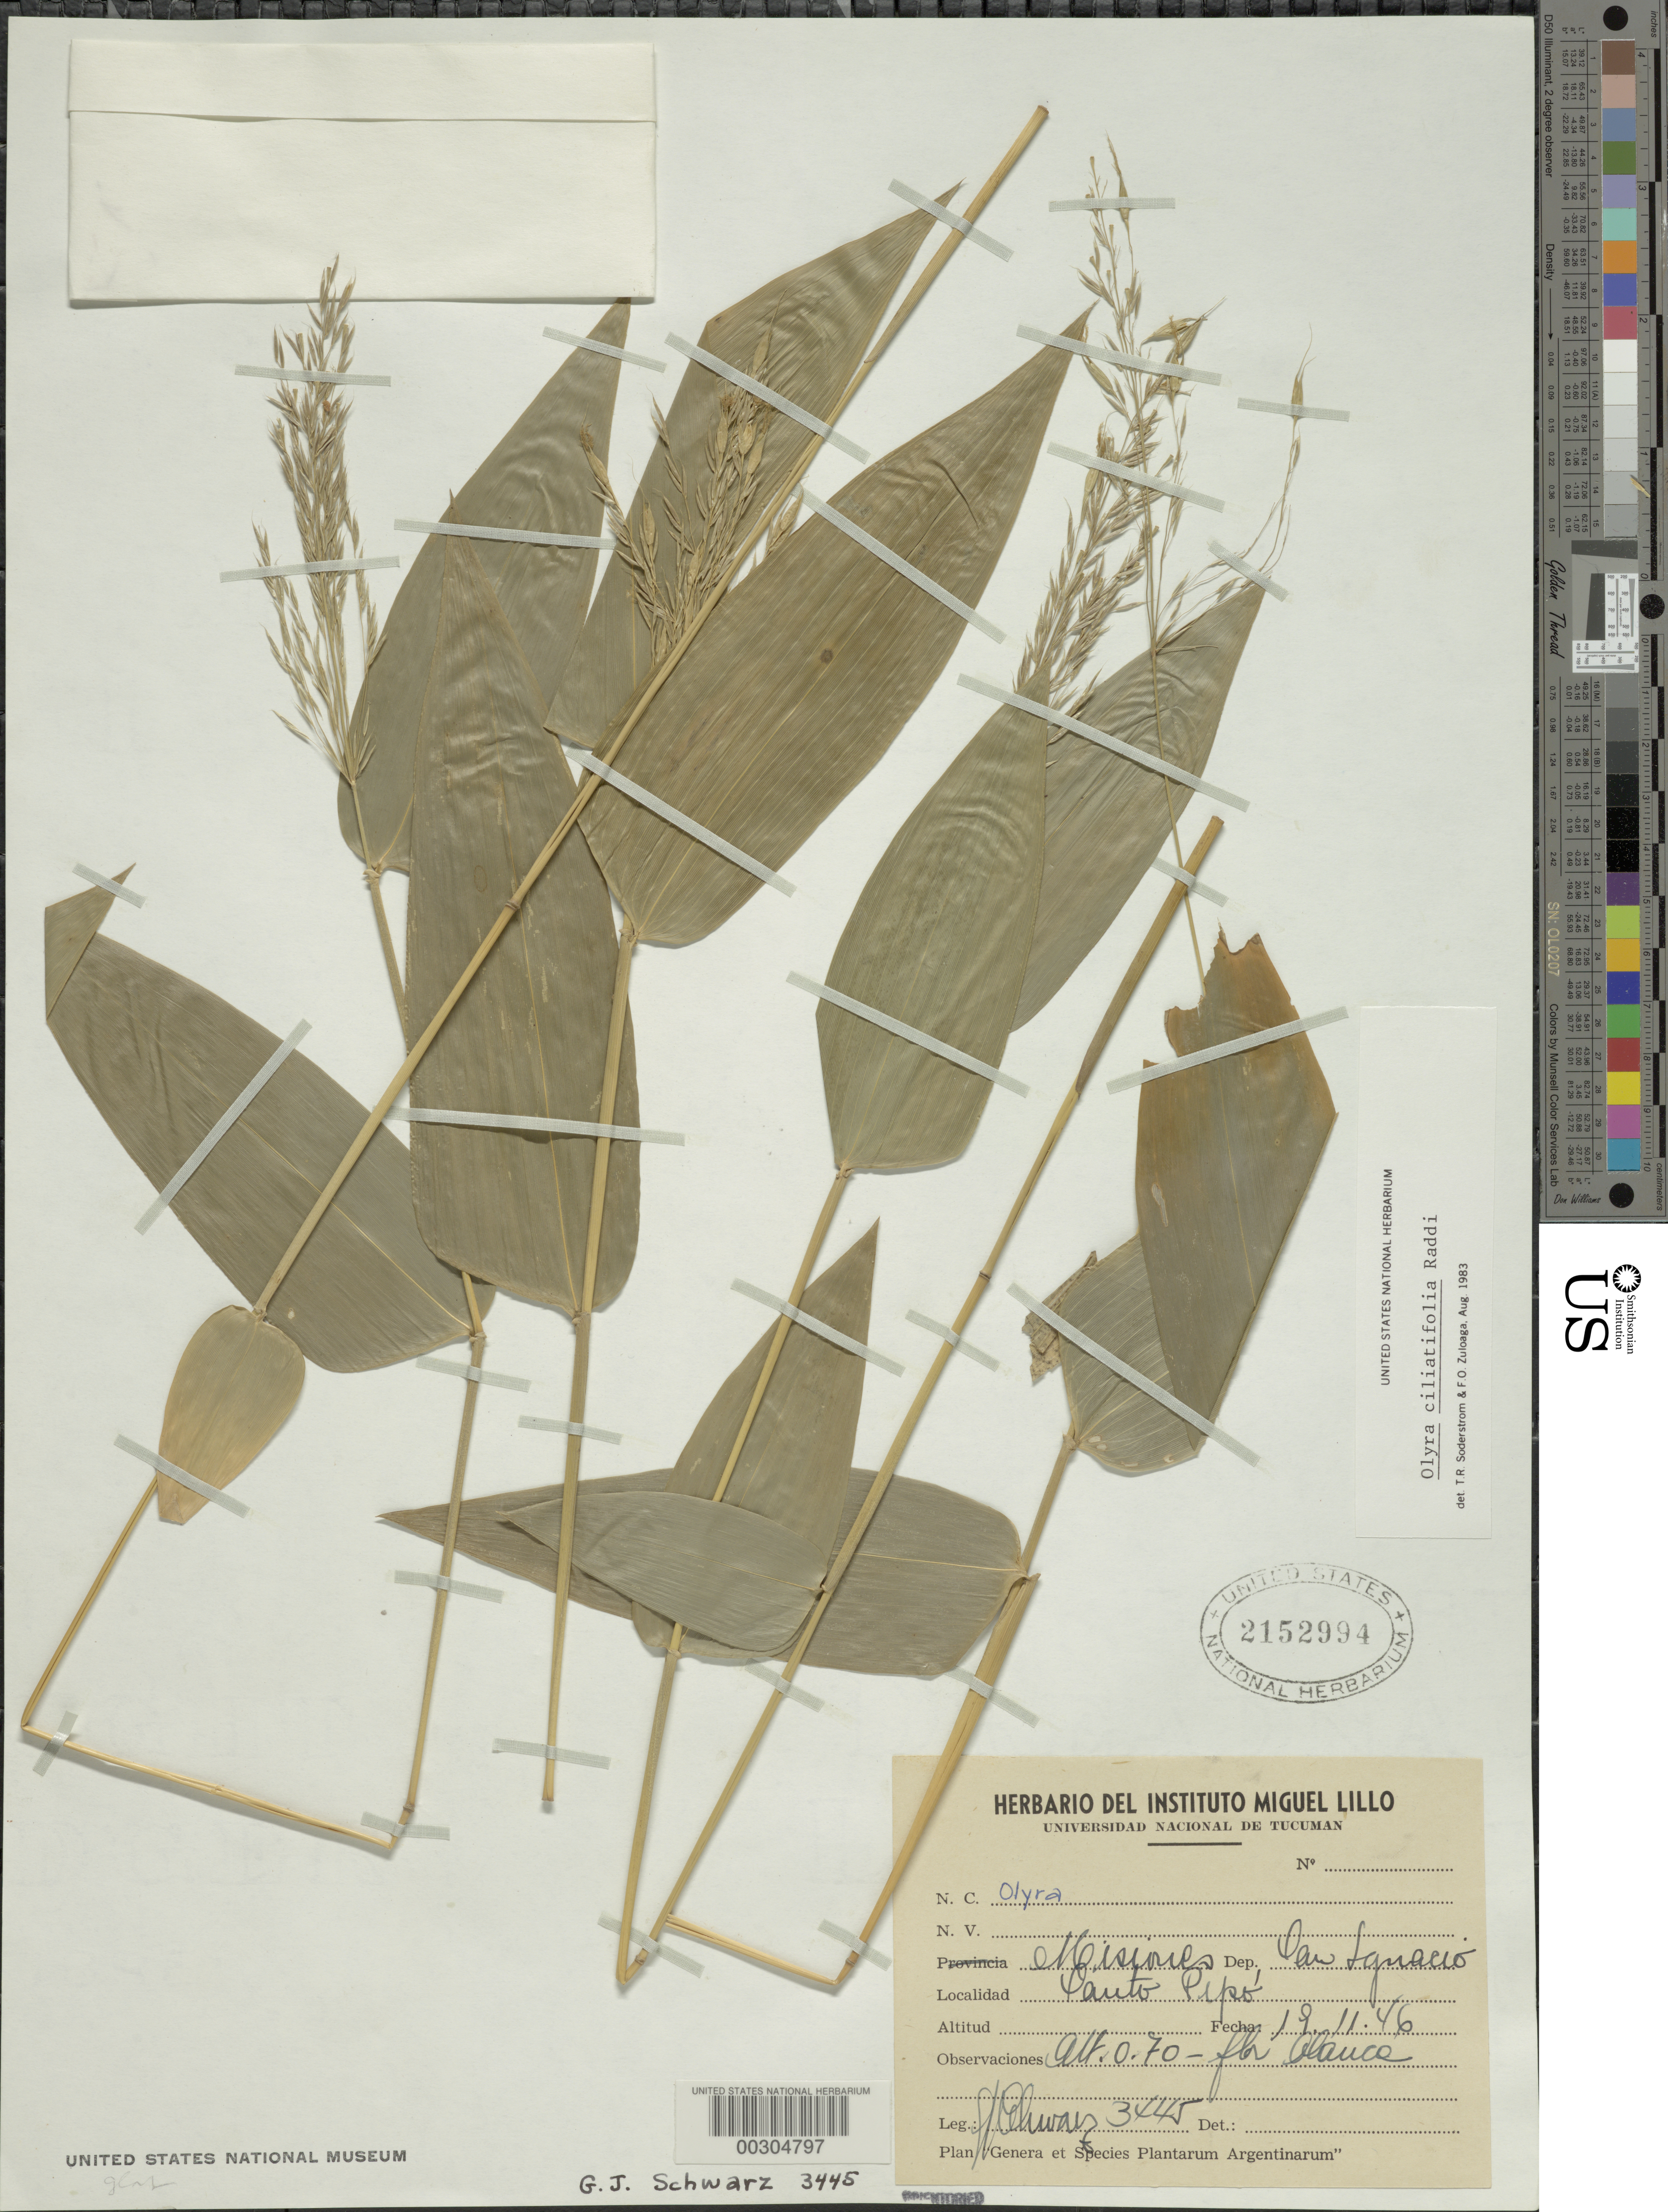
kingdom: Plantae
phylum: Tracheophyta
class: Liliopsida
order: Poales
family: Poaceae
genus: Olyra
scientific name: Olyra ciliatifolia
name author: Raddi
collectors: G. Schwartz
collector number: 3445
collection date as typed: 19 Nov 1946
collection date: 1946-11-19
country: Argentina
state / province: Misiones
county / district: San Ignacio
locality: Pauto pipo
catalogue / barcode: US 2152994